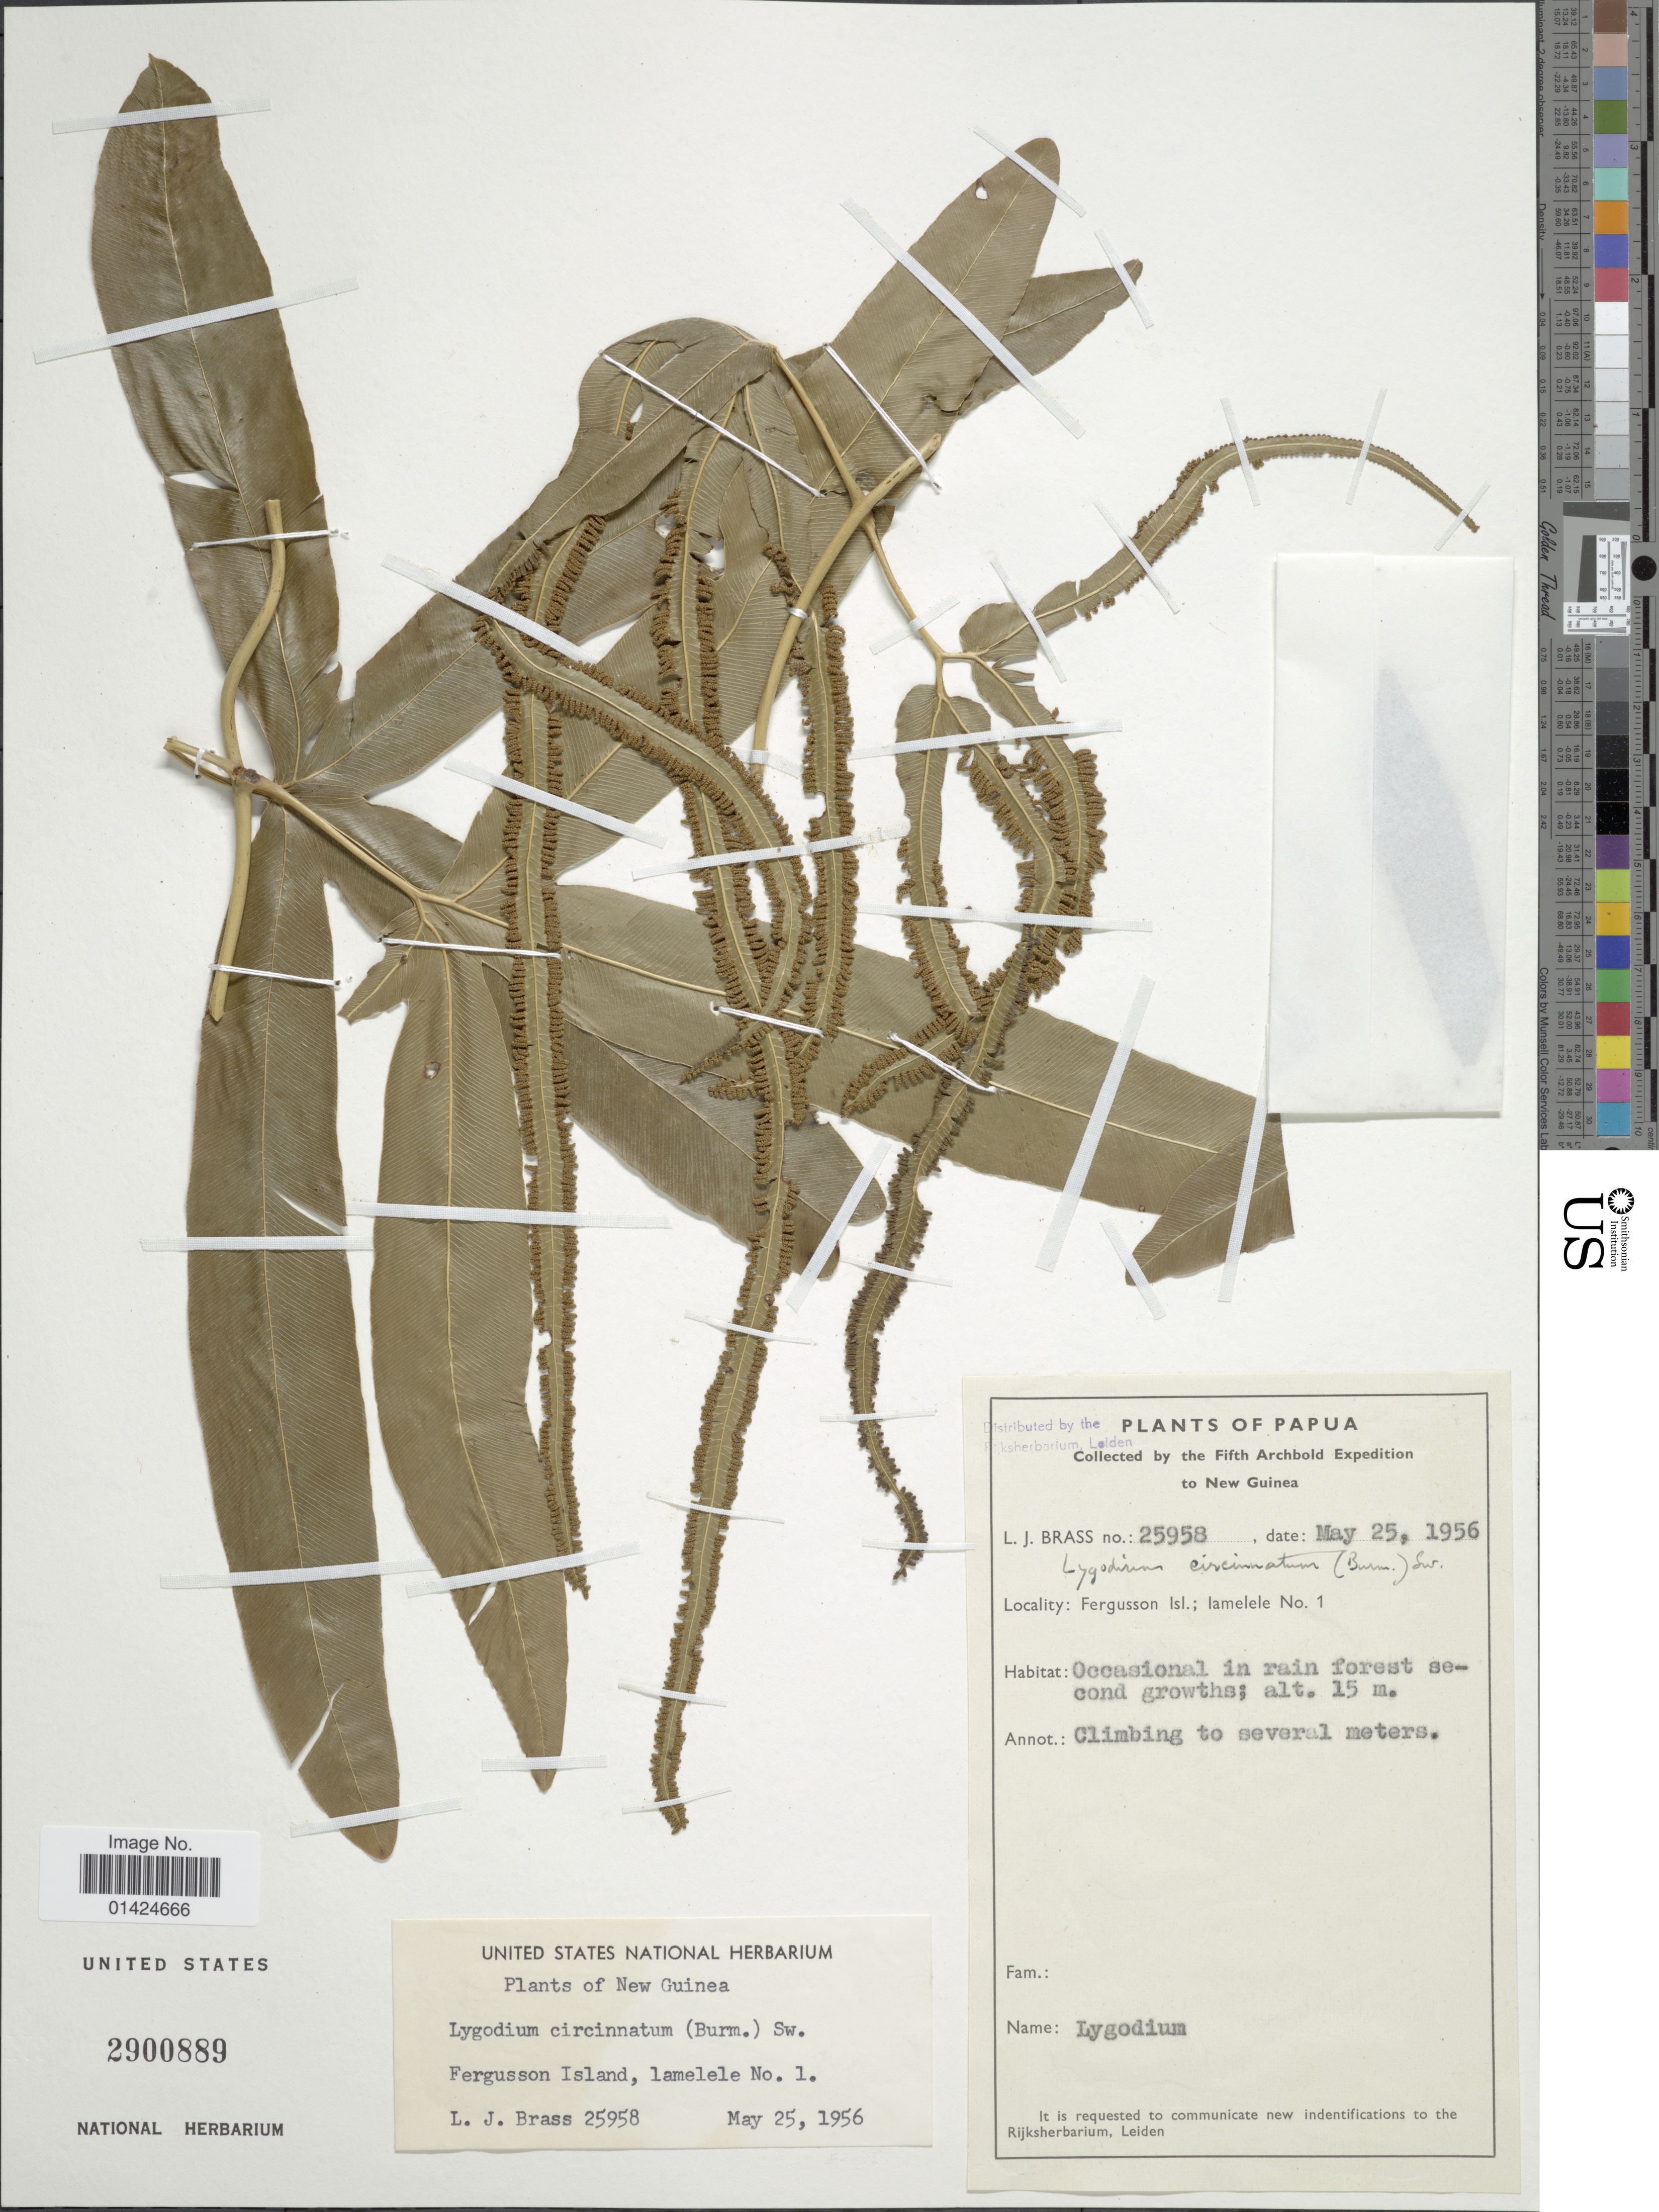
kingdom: Plantae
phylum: Tracheophyta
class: Polypodiopsida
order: Schizaeales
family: Lygodiaceae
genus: Lygodium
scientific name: Lygodium circinnatum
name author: (Burm. f.) Sw.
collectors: L. J. Brass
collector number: L. J. Brass no.: 25958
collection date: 1956-05-25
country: Papua New Guinea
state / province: Milne Bay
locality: New Guinea. Fergusson Island, lamelele No. 1.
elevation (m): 15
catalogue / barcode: US 2900889